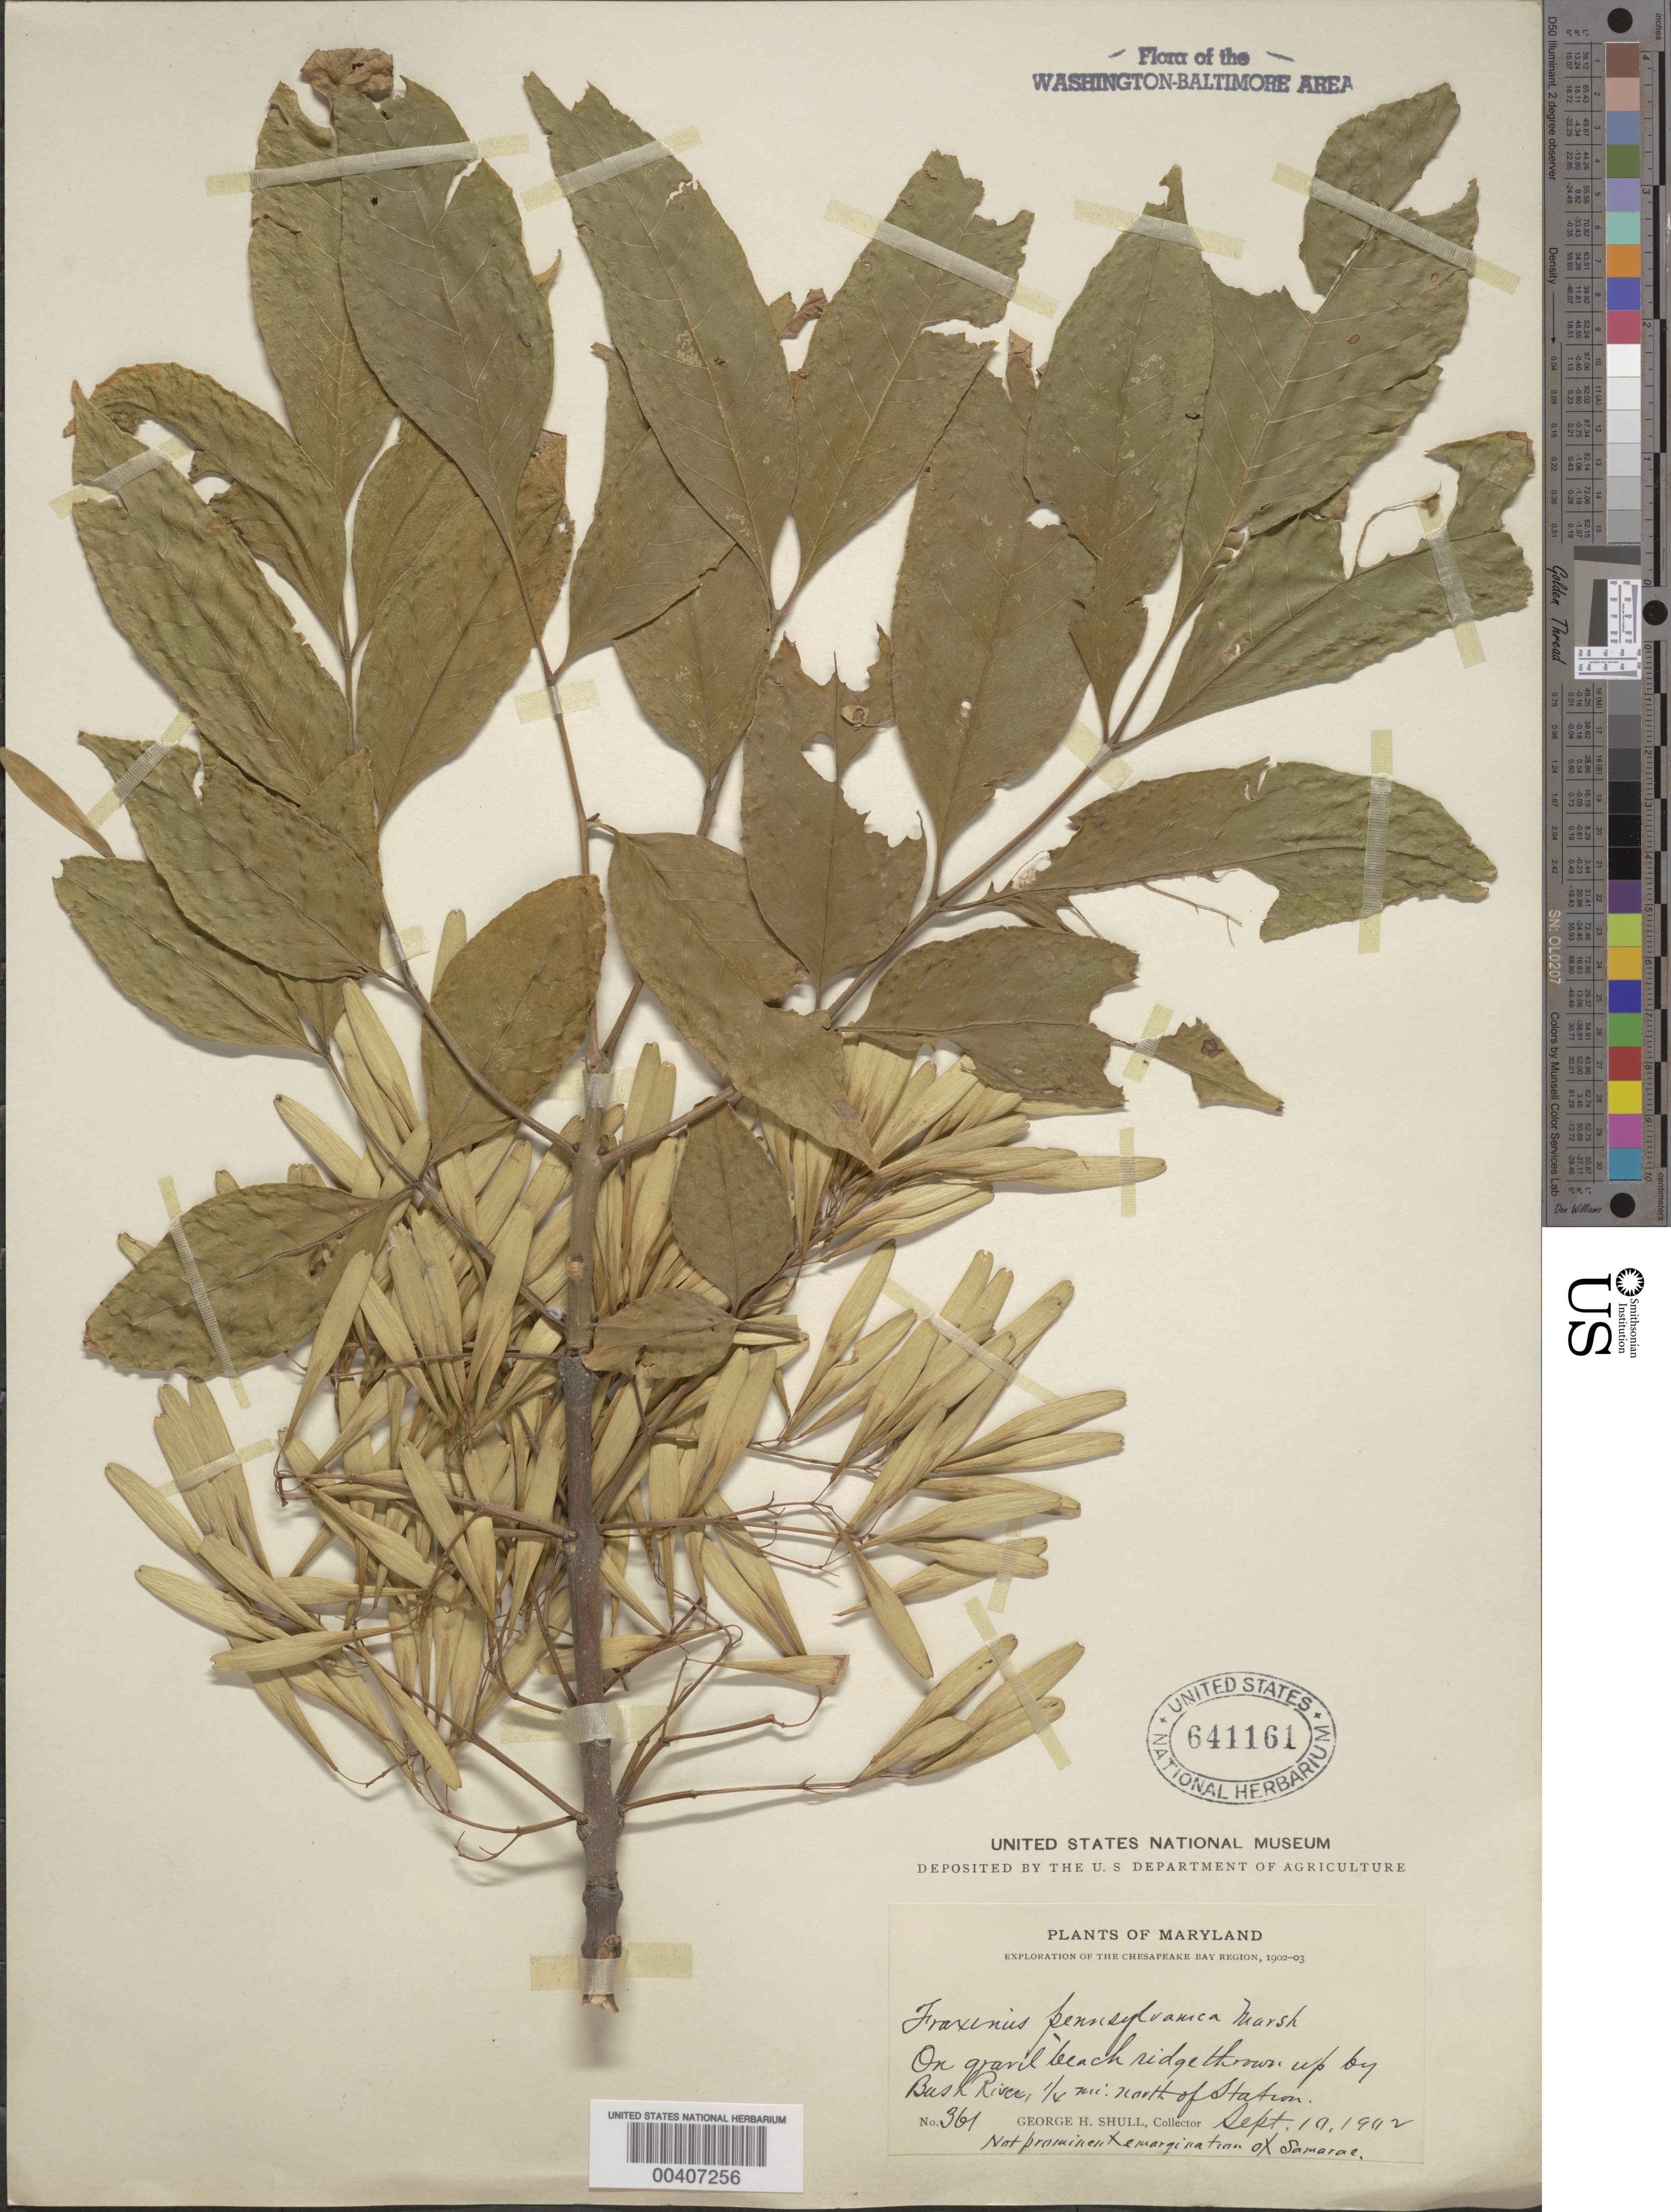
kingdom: Plantae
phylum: Tracheophyta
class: Magnoliopsida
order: Lamiales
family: Oleaceae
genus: Fraxinus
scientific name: Fraxinus pennsylvanica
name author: Marshall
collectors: G. H. Shull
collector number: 361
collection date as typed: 10 Sep 1902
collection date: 1902-09-10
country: United States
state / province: Maryland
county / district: Harford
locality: Bush River north of Station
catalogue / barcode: US 641161